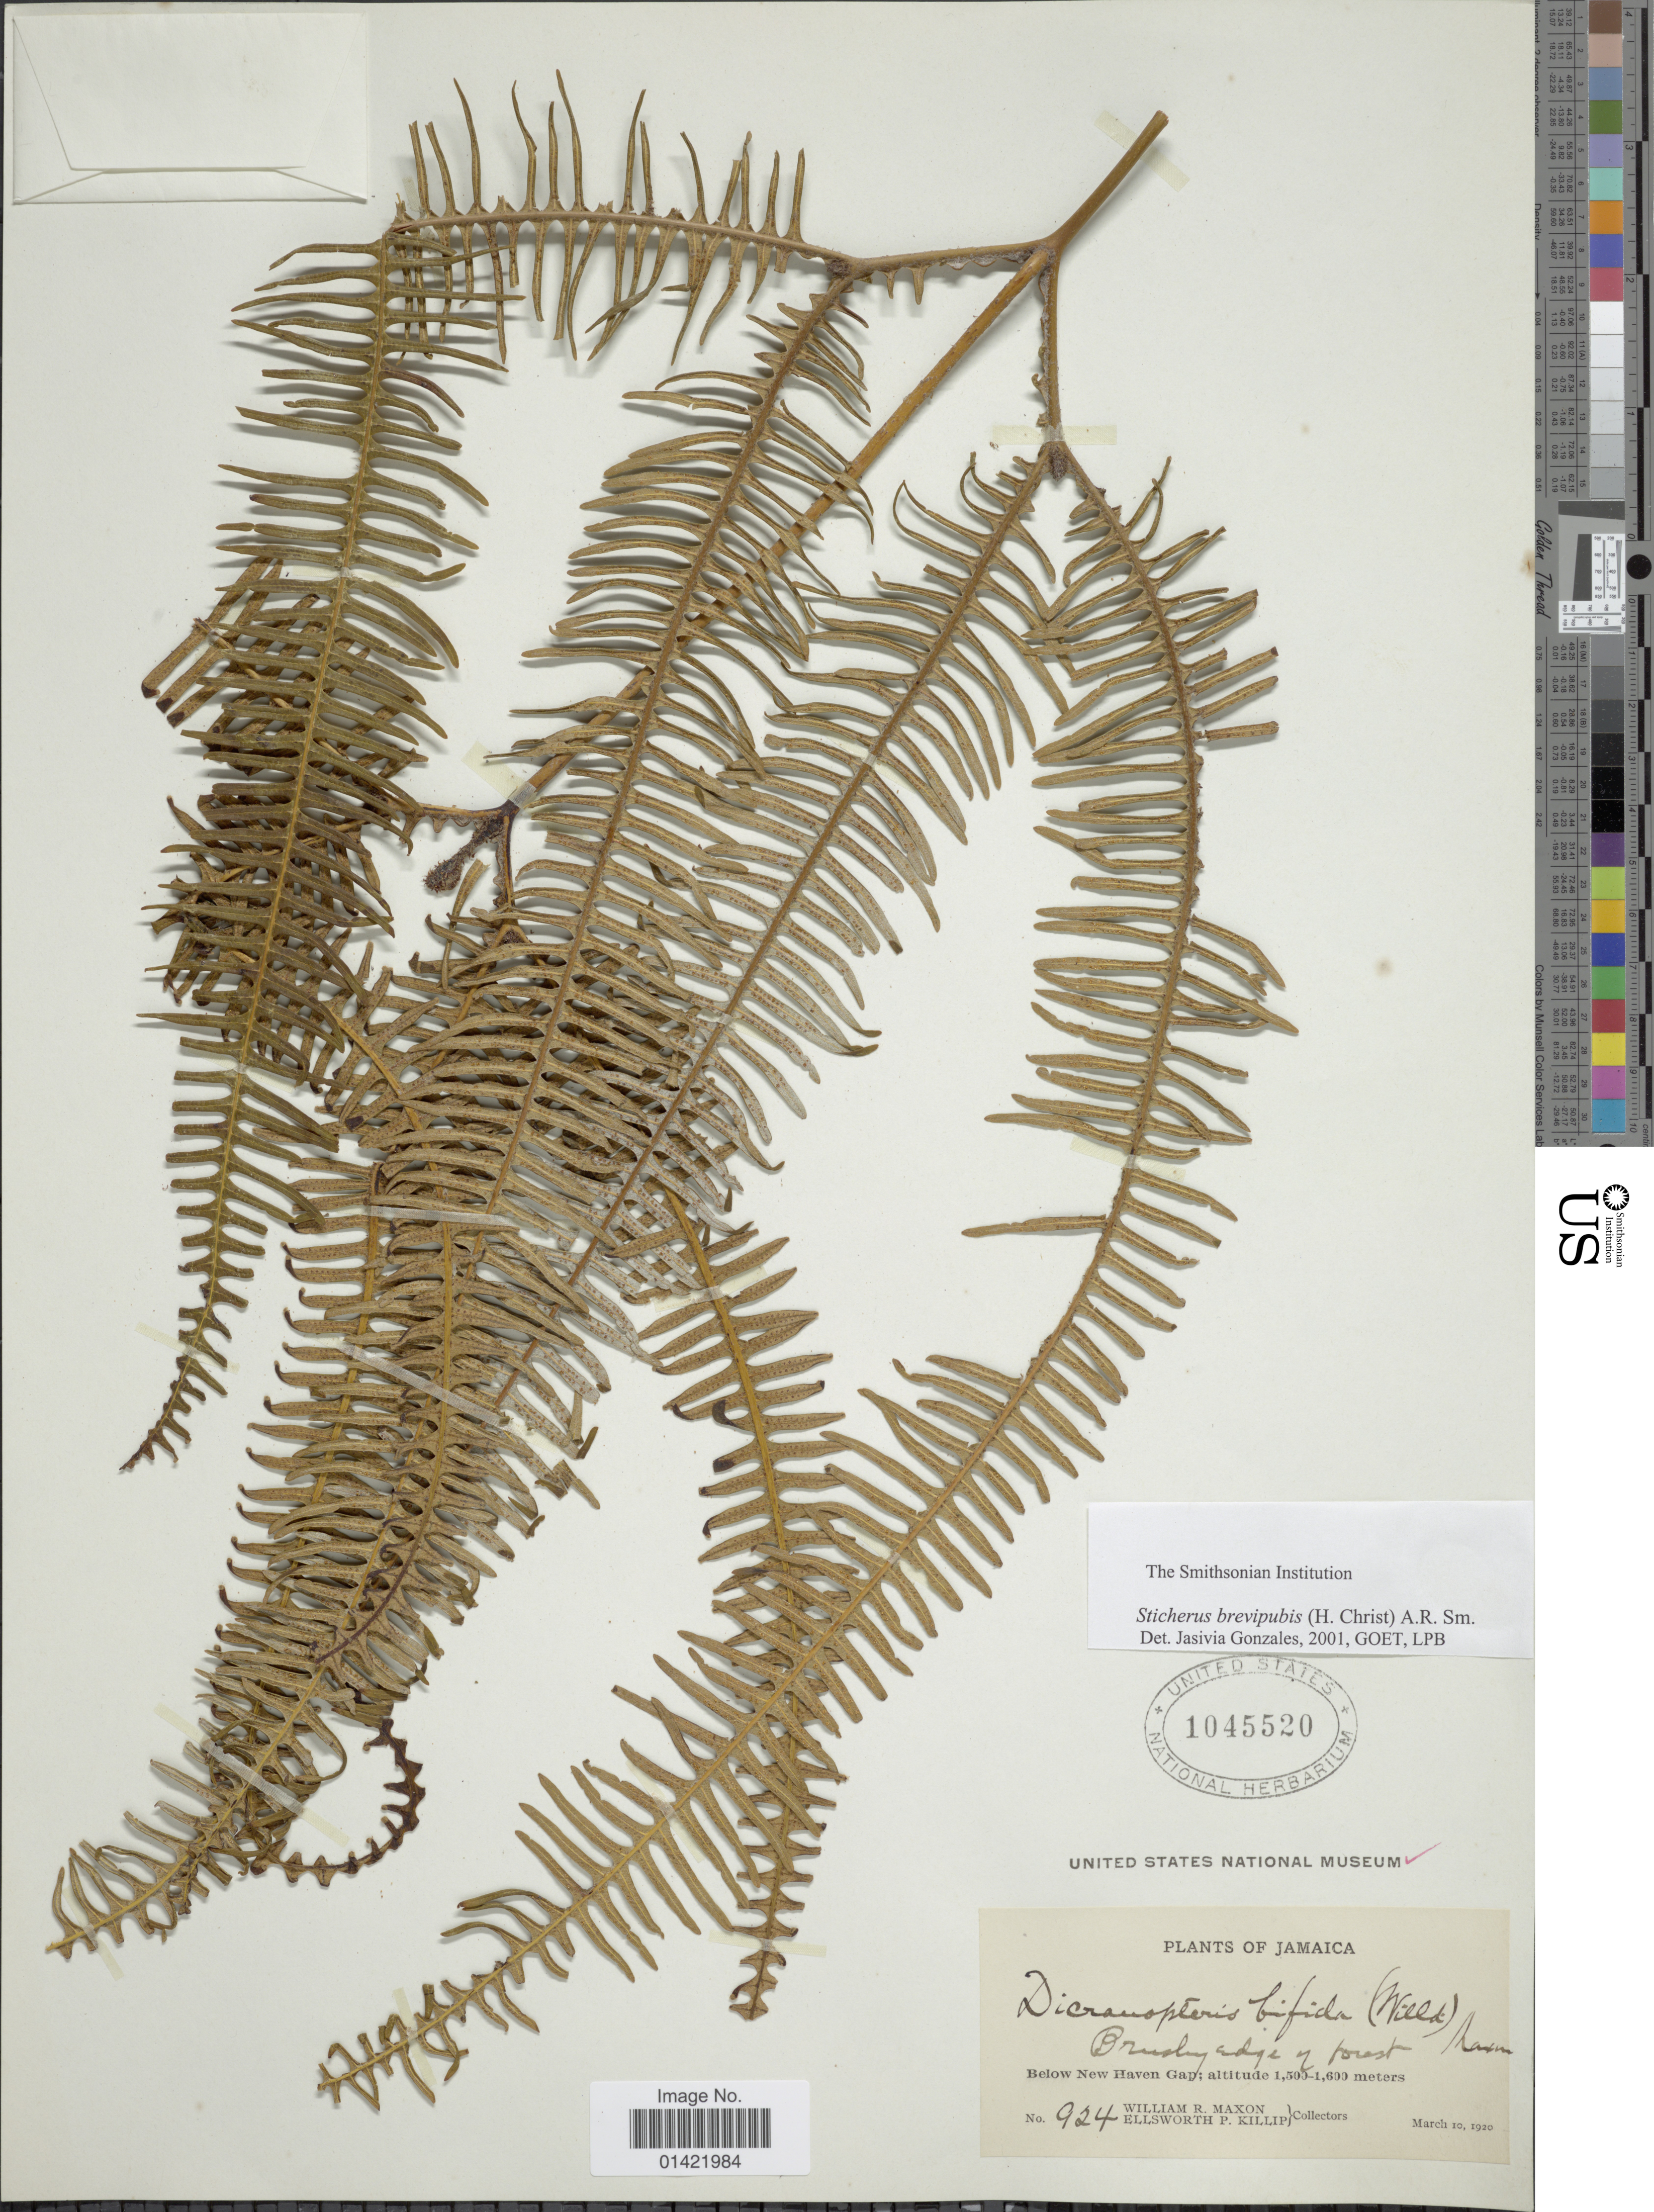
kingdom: Plantae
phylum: Tracheophyta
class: Polypodiopsida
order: Gleicheniales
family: Gleicheniaceae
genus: Sticherus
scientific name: Sticherus fulvus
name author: (Desv.) Ching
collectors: W. R. Maxon & E. P. Killip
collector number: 924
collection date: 1920-03-10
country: Jamaica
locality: Below New Haven Gap.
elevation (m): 1500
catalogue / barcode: US 1045520